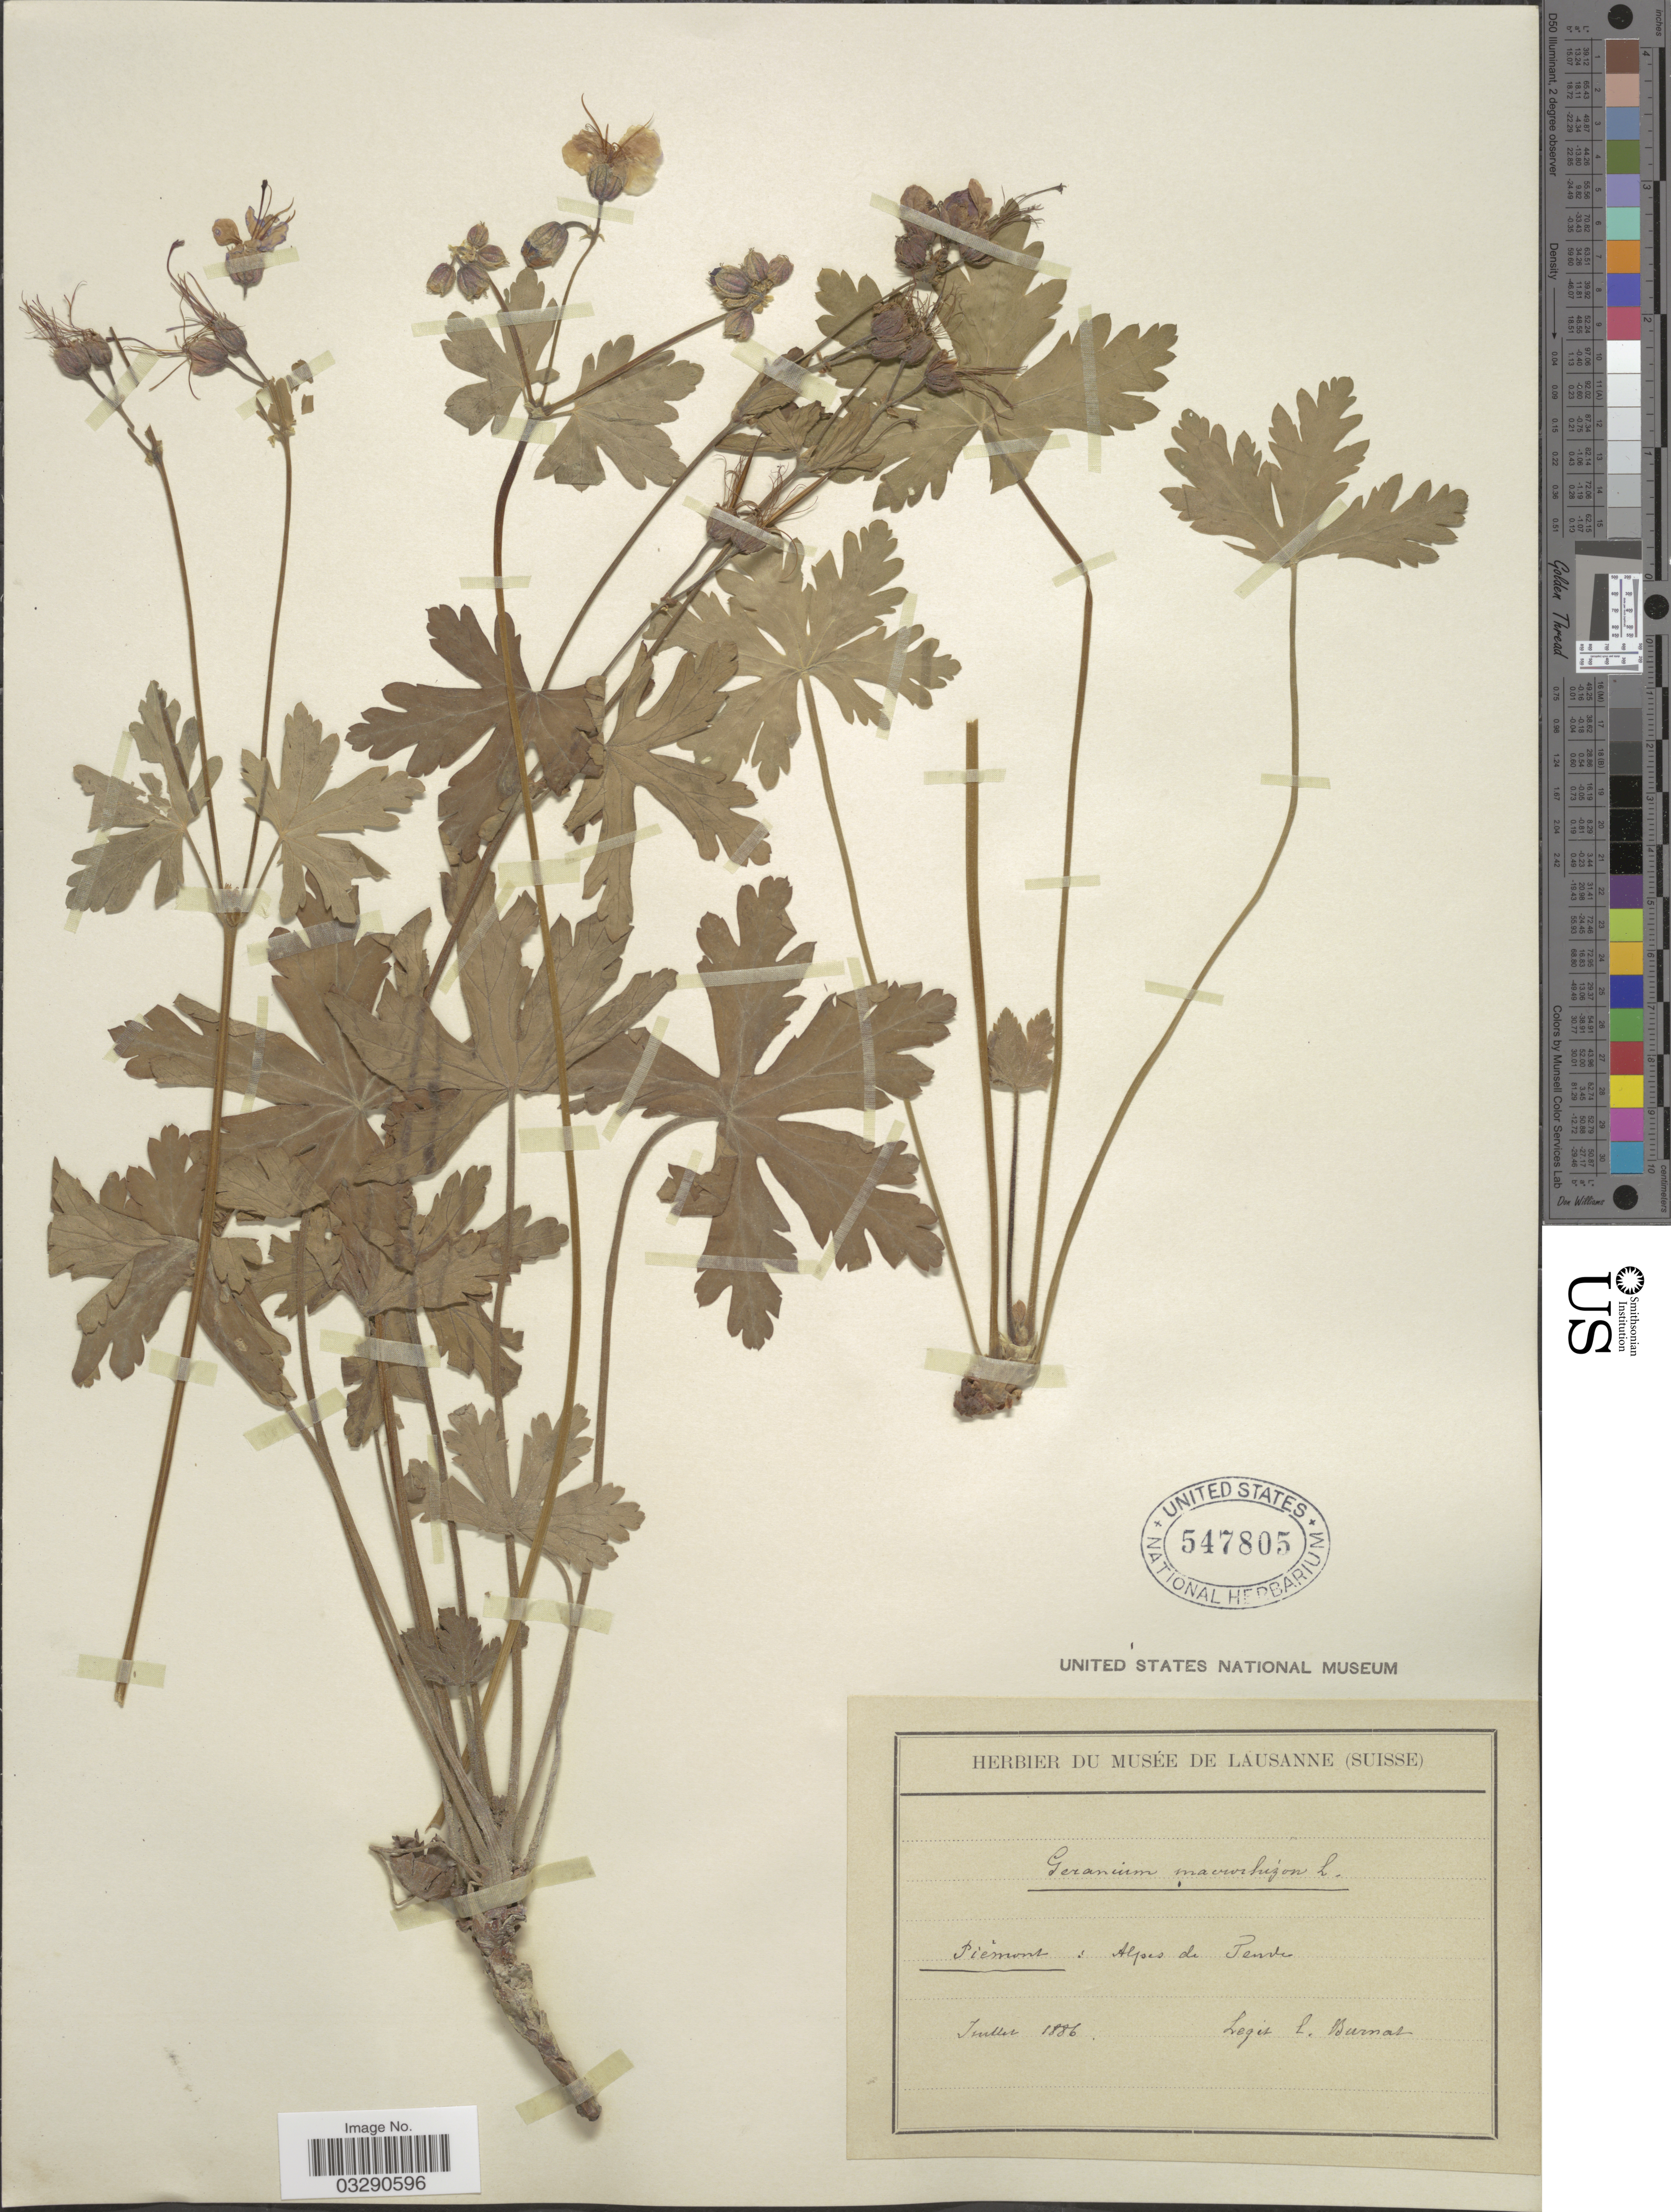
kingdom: Plantae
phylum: Tracheophyta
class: Magnoliopsida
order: Geraniales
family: Geraniaceae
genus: Geranium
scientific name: Geranium macrorrhizum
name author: L.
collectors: E. Burnat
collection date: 1886-07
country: Italy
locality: Piemont: Alpes de Tende.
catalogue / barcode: US 547805